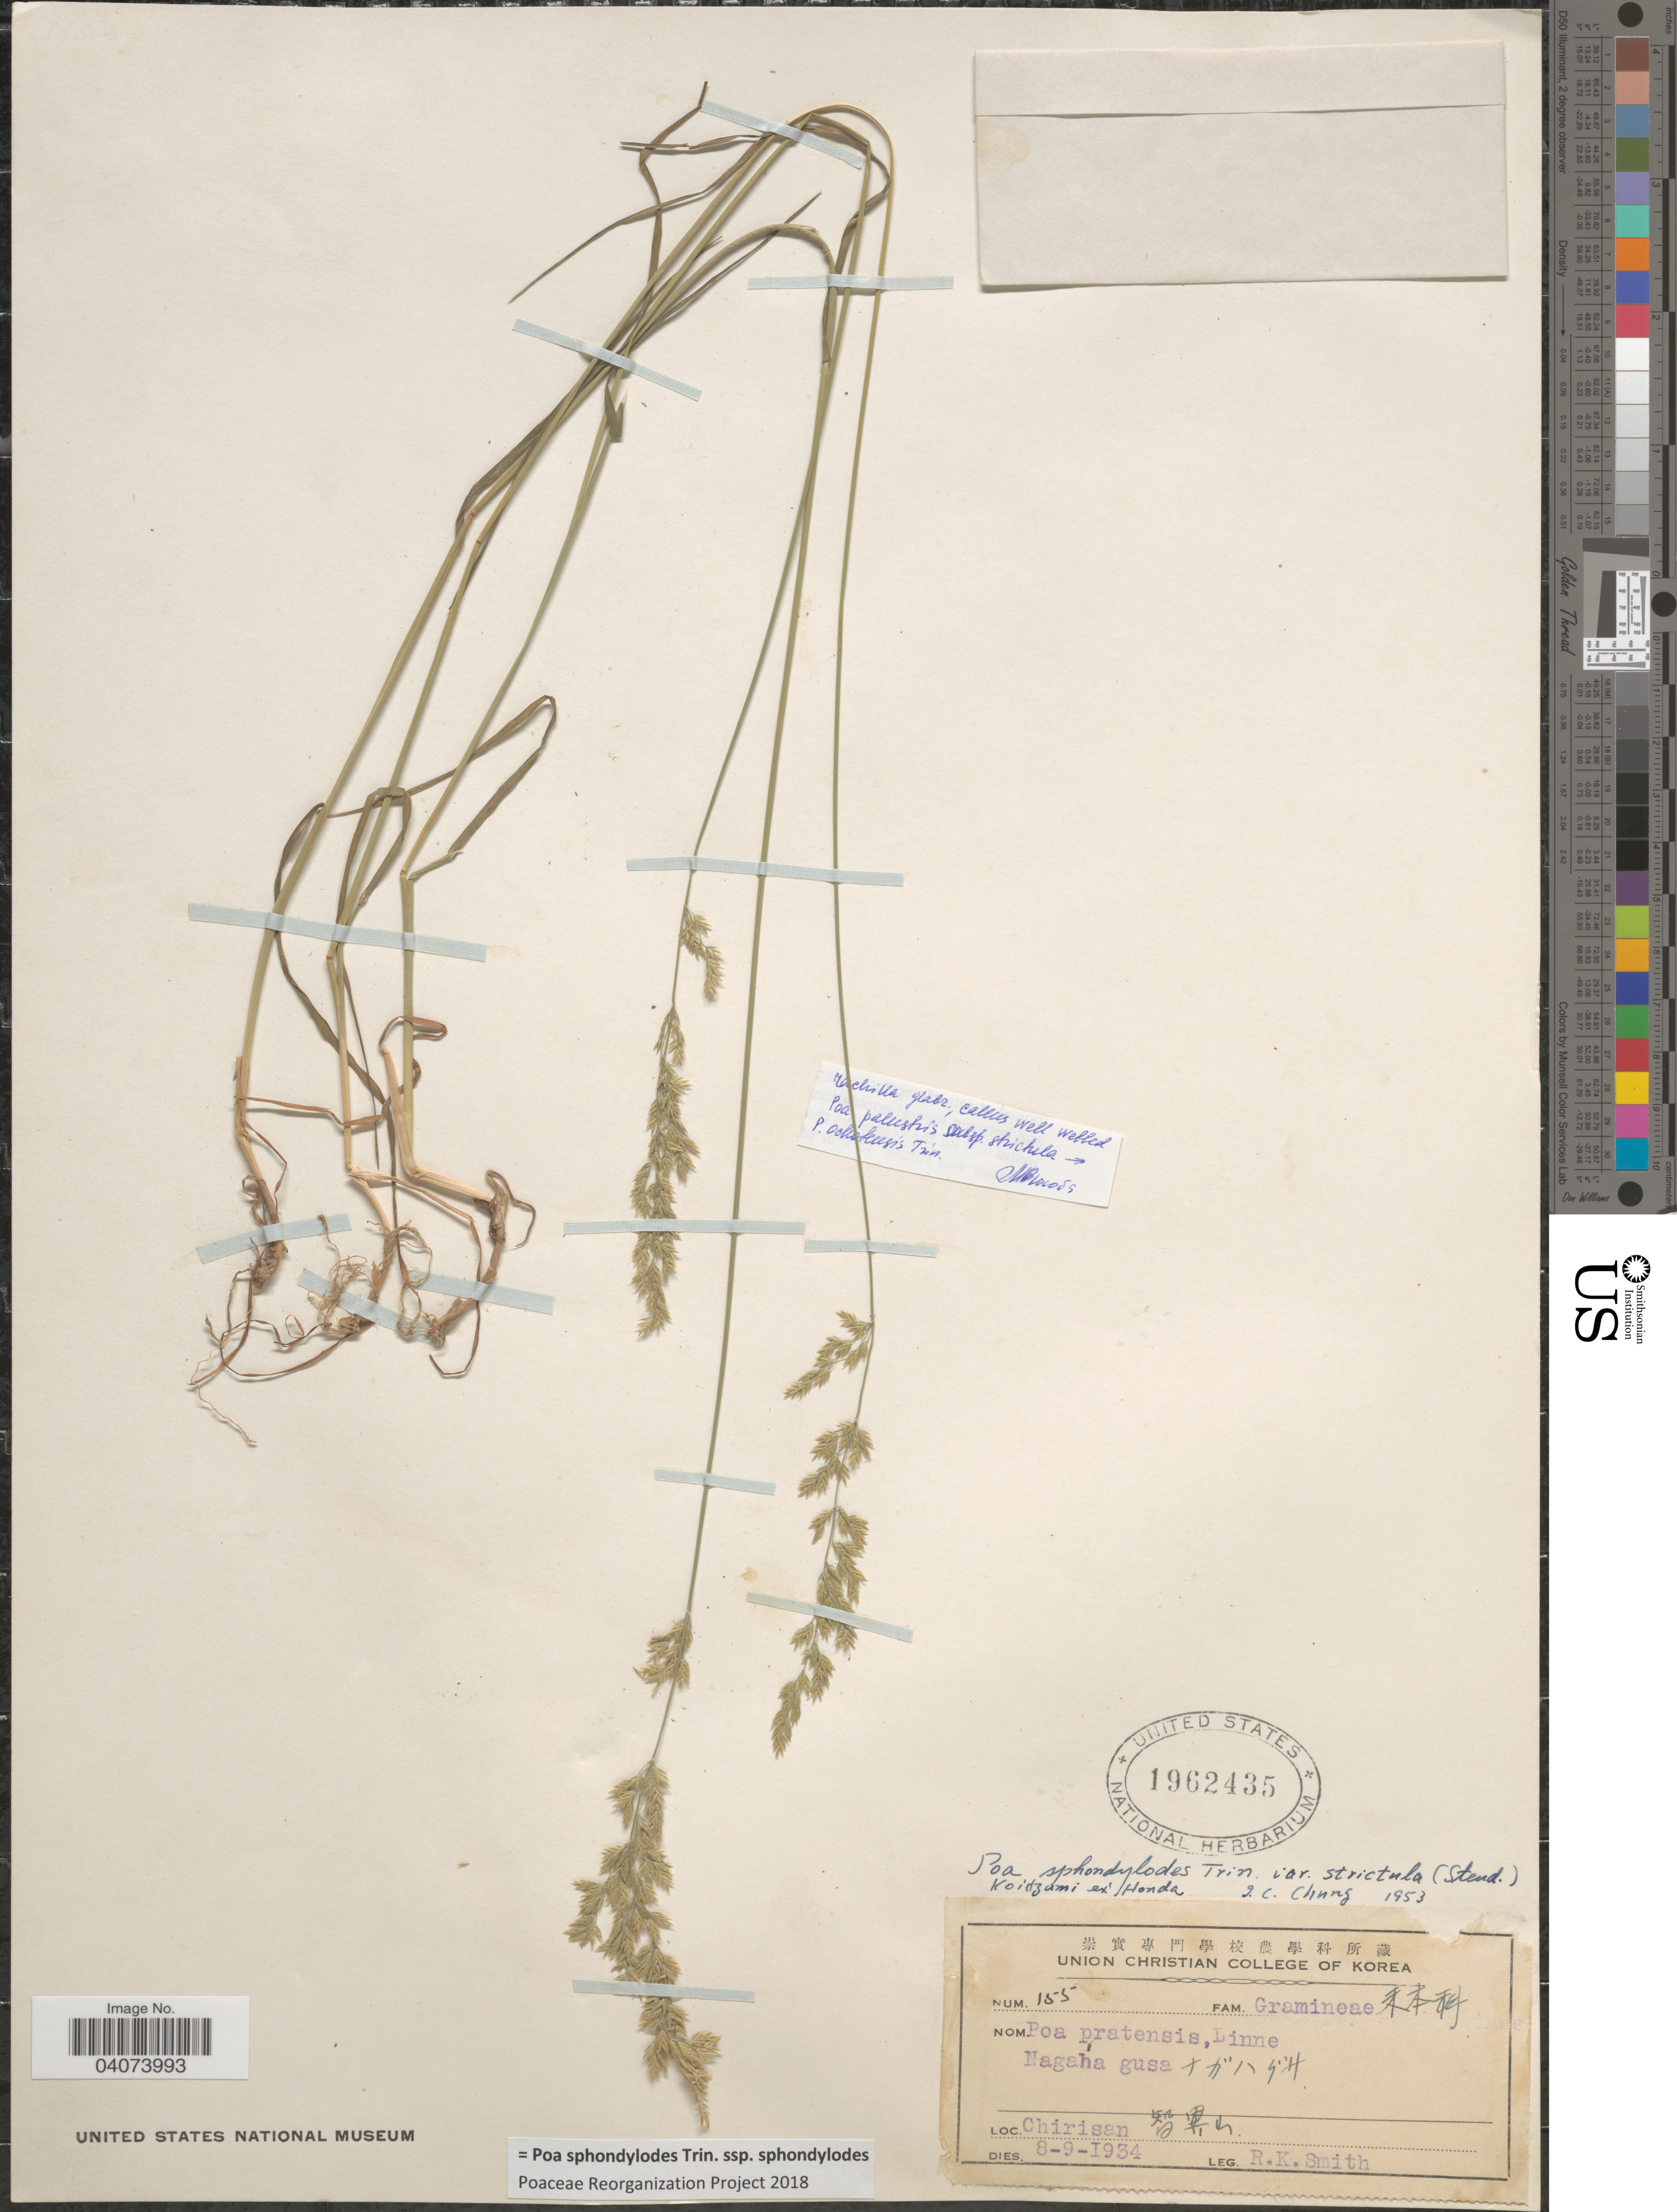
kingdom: Plantae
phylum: Tracheophyta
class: Liliopsida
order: Poales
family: Poaceae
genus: Poa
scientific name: Poa sphondylodes subsp. sphondylodes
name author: Trin.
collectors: R. Smith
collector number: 155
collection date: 1934-09-08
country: South Korea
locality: Chirisan. [Foreign script]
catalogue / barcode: US 1962435